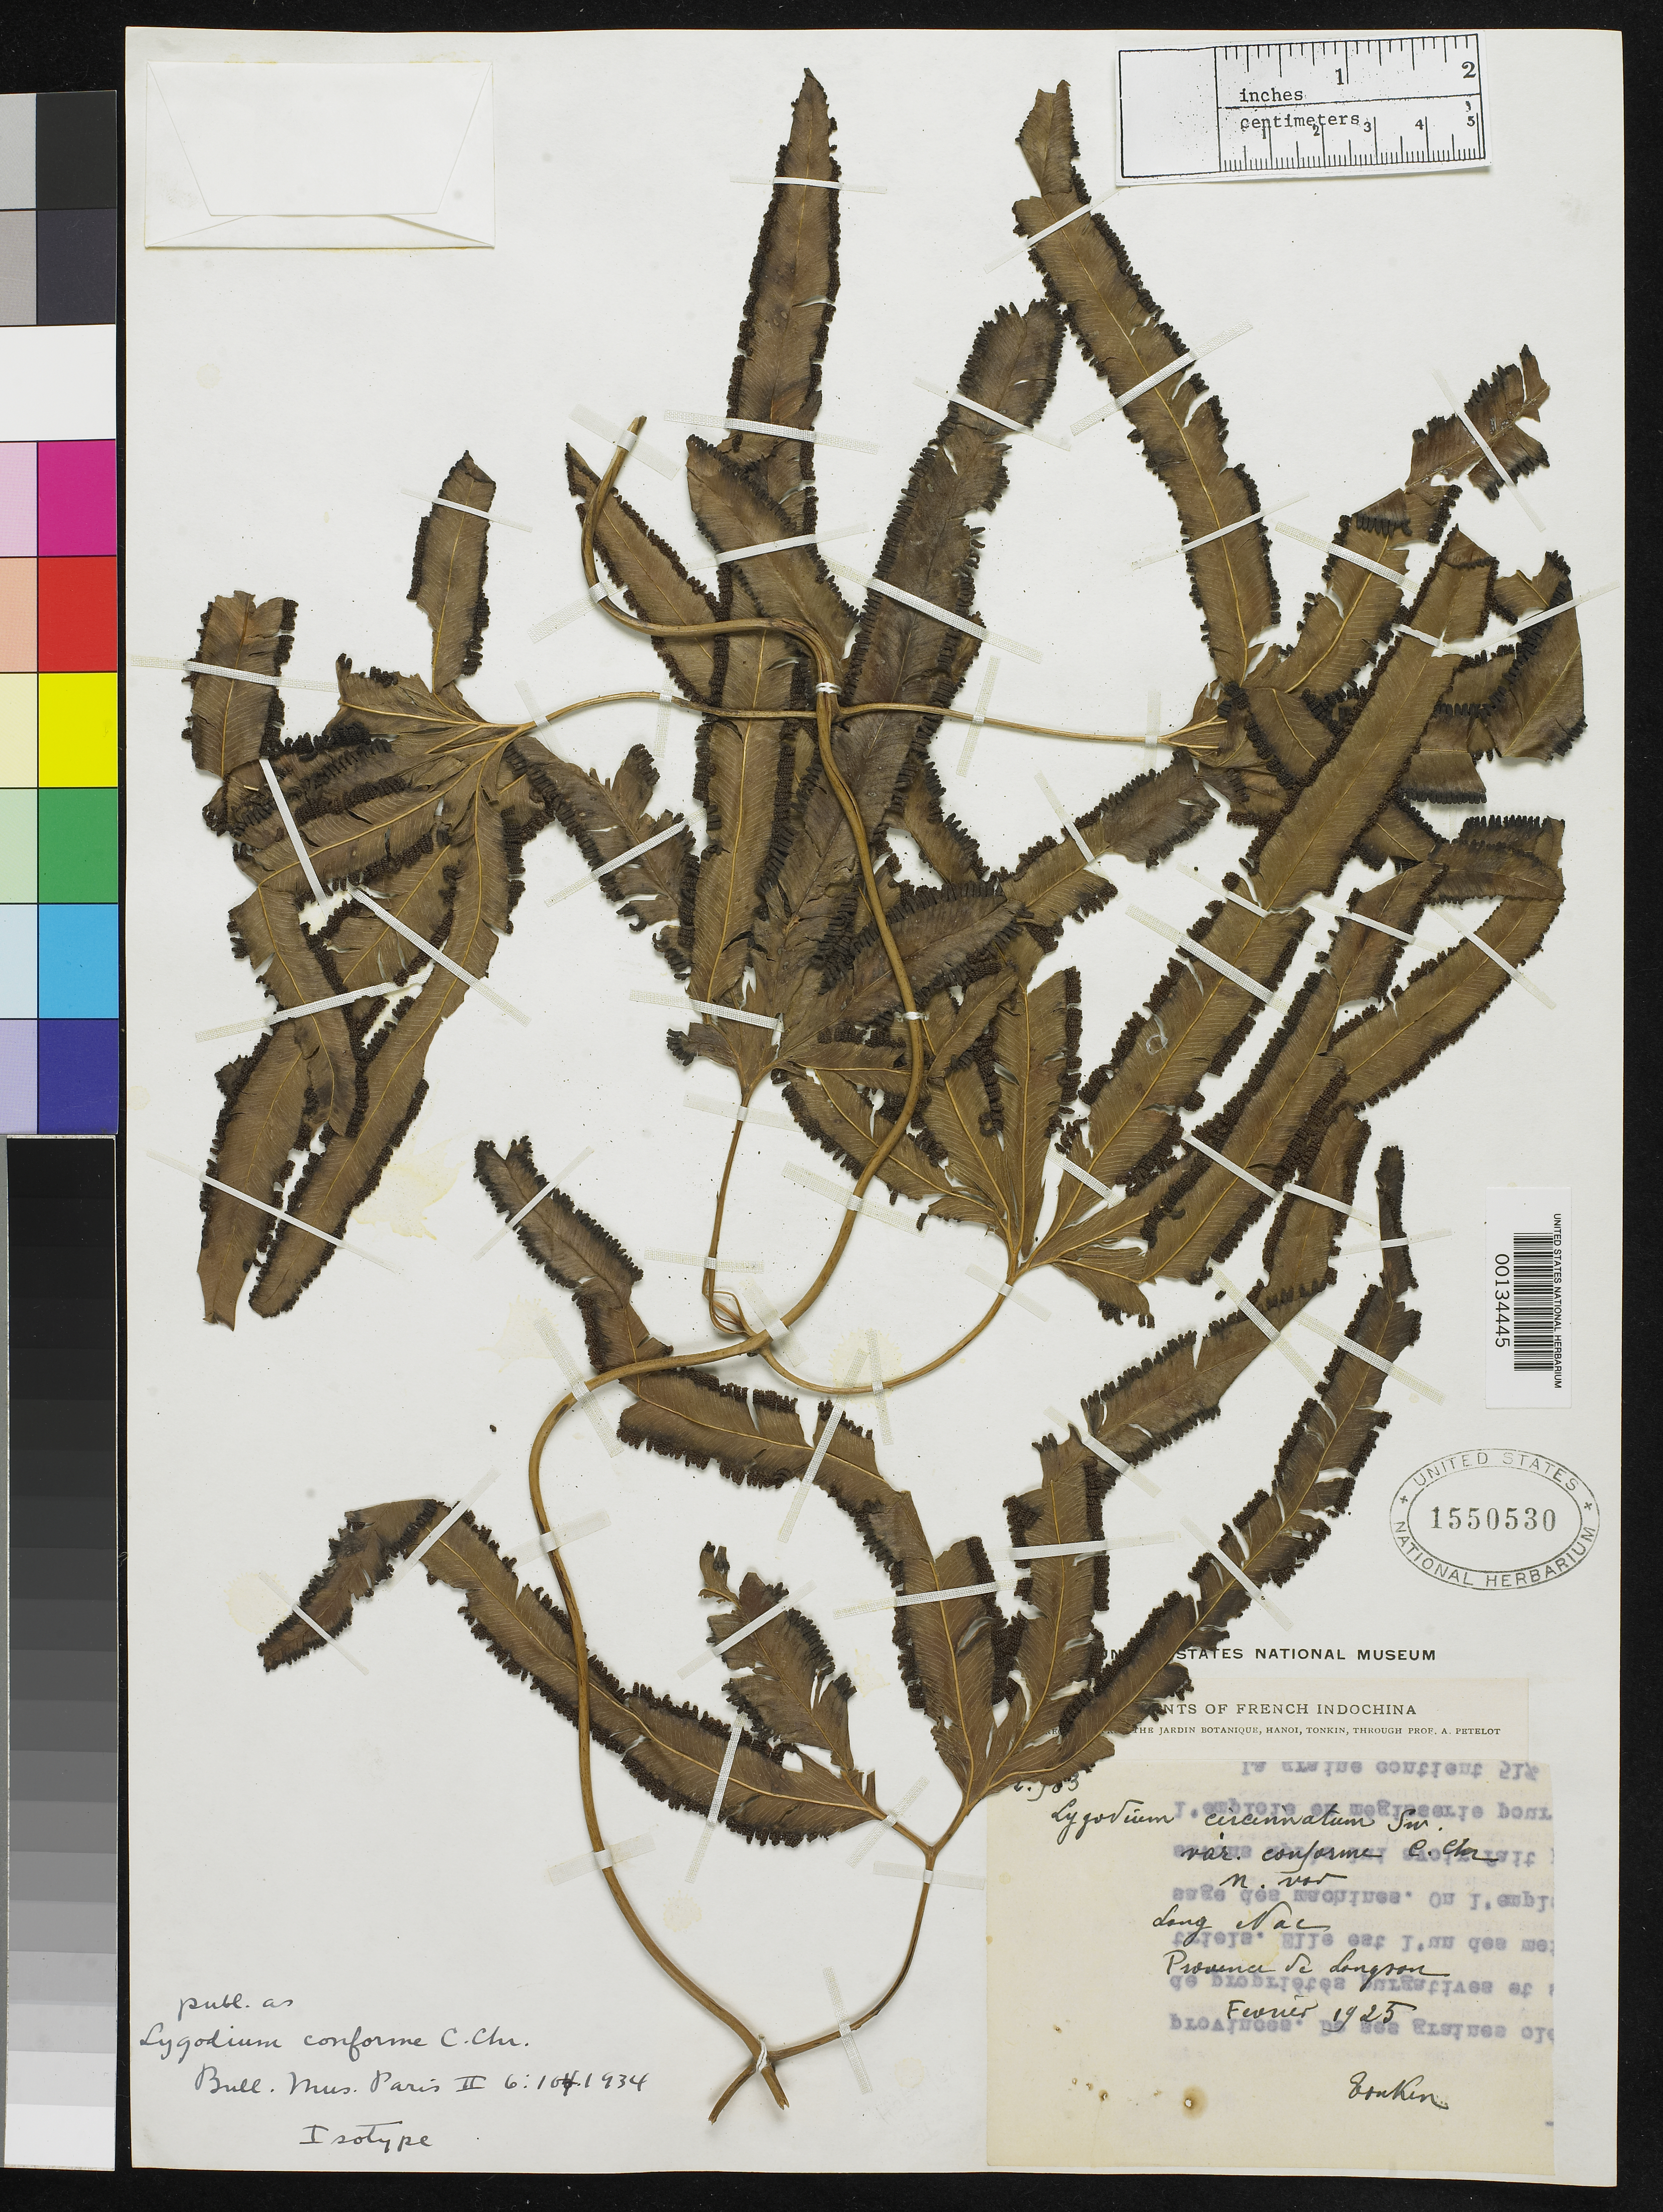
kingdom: Plantae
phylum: Tracheophyta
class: Polypodiopsida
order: Schizaeales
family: Lygodiaceae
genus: Lygodium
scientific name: Lygodium conforme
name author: C. Chr.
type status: Type Collection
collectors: P. A. Pételot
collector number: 2983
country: Vietnam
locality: Tonkin.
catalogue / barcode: US 1550530